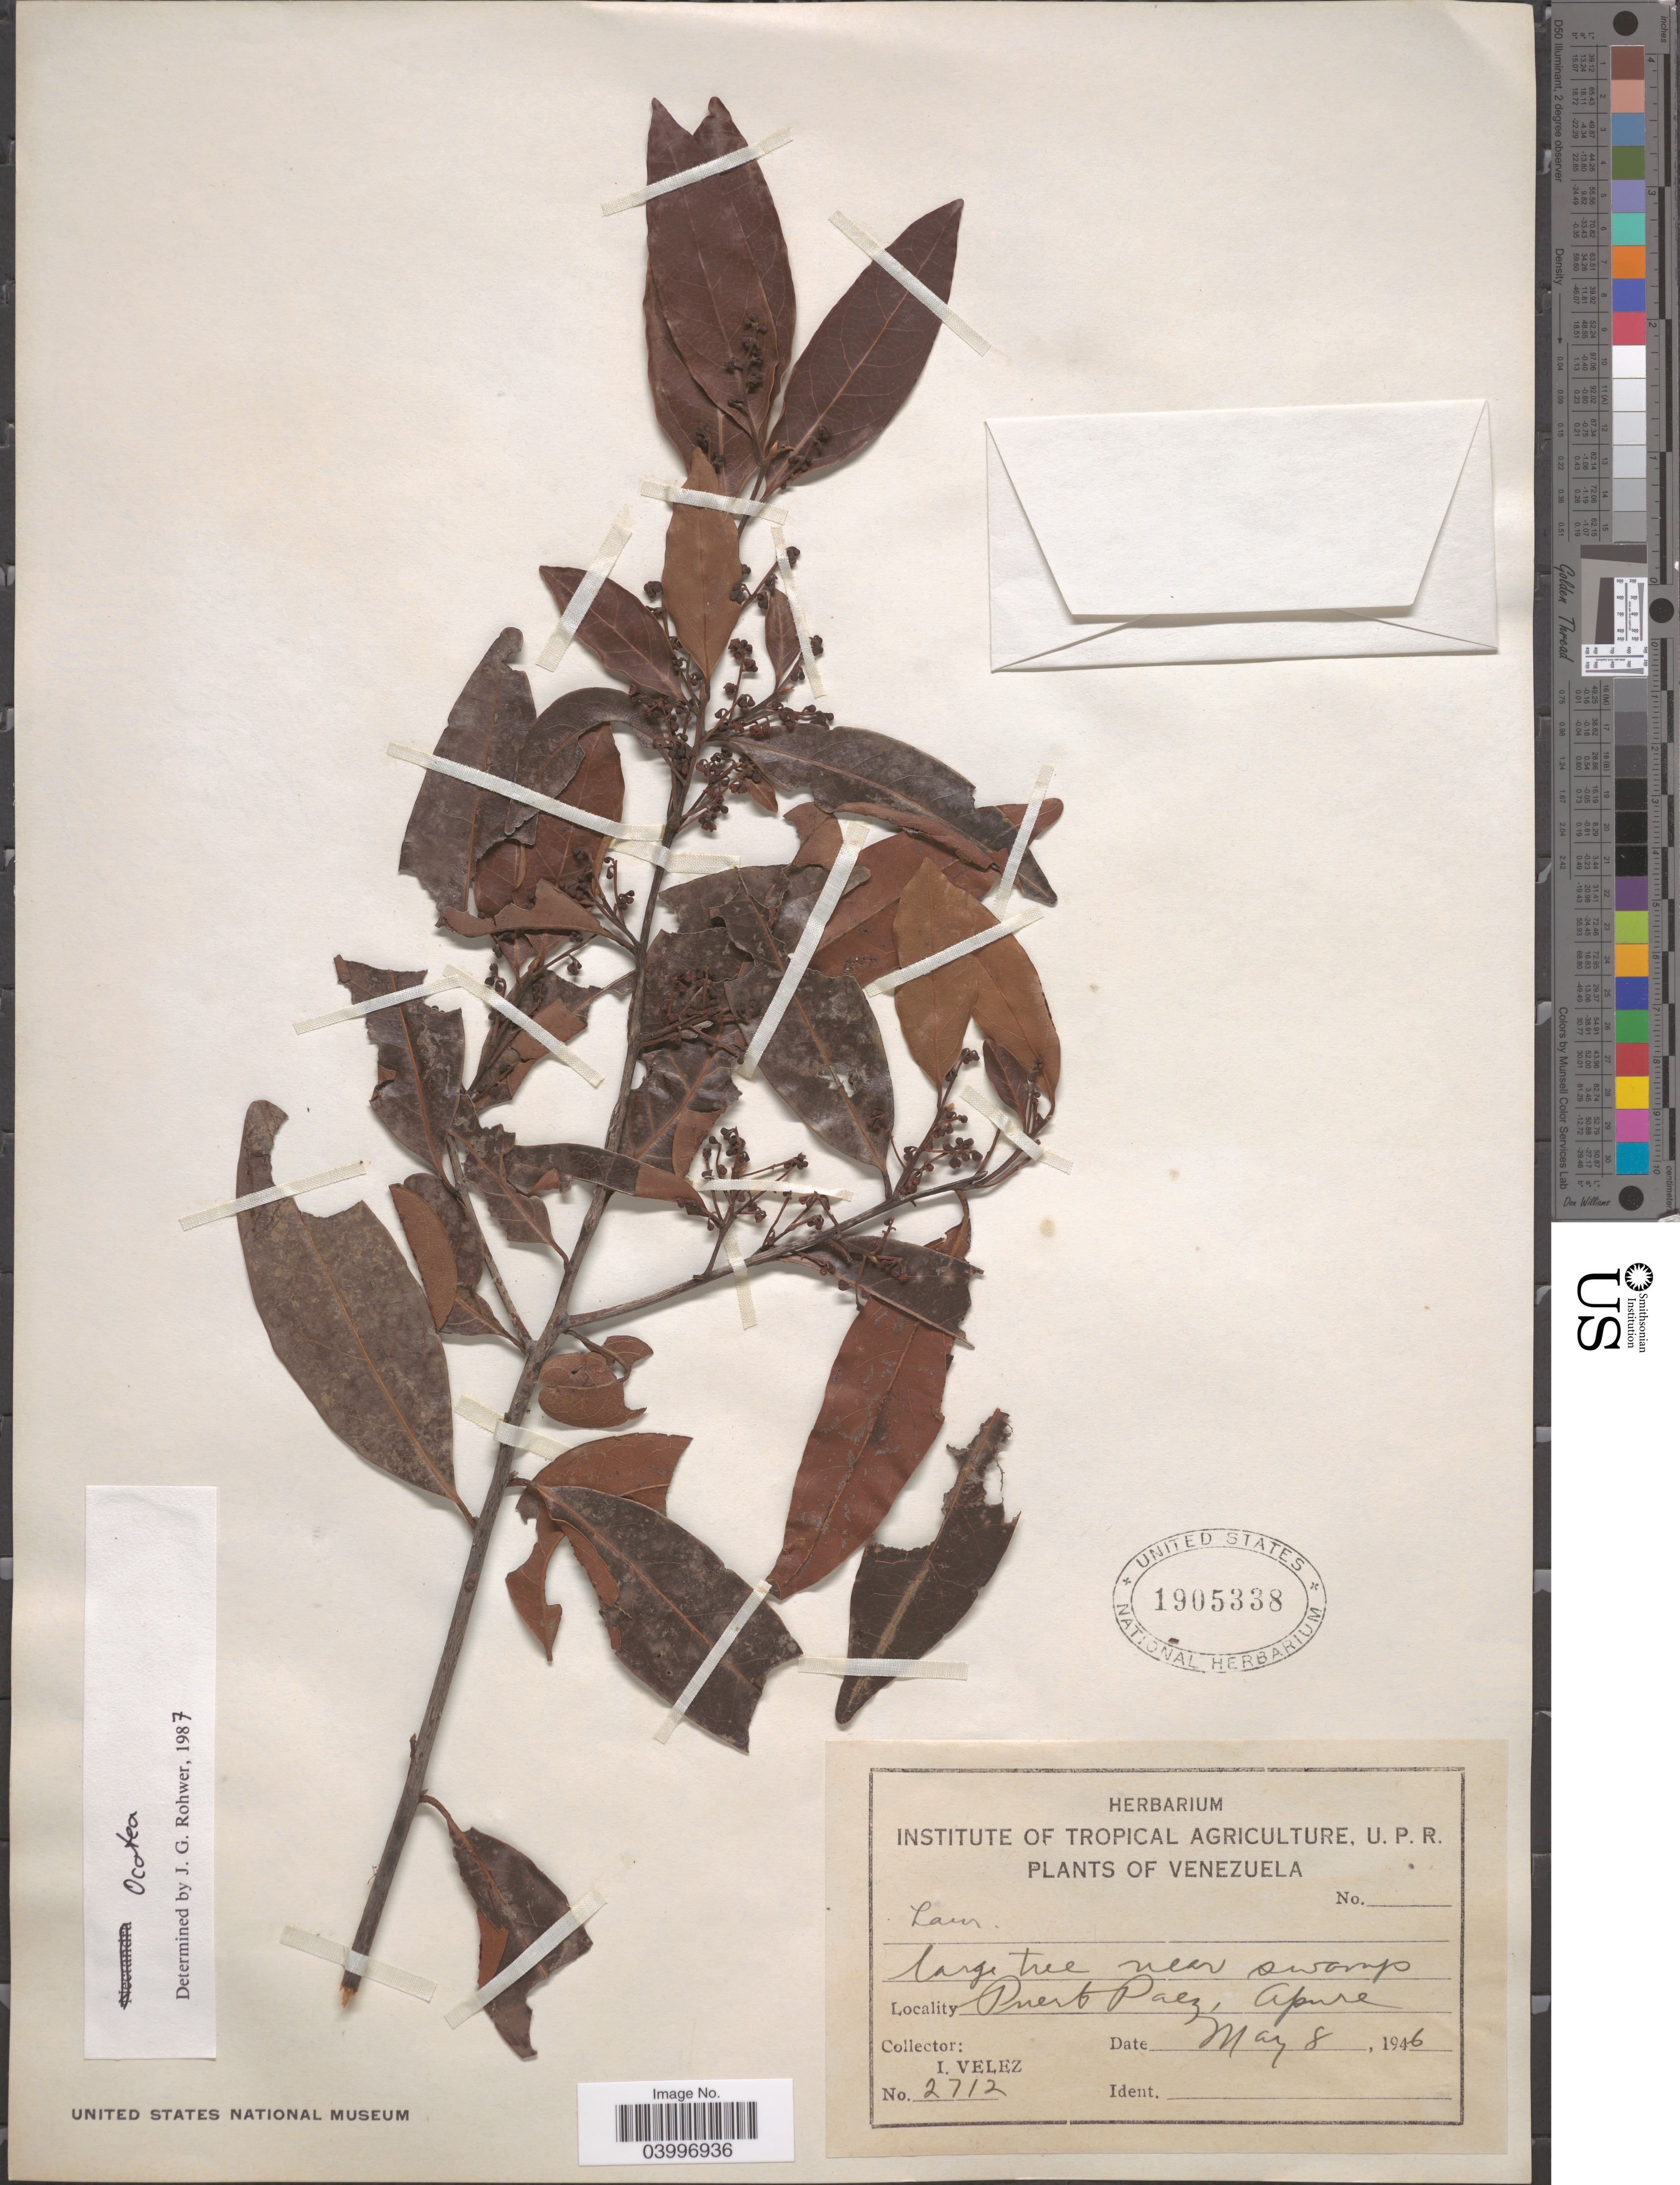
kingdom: Plantae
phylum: Tracheophyta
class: Magnoliopsida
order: Laurales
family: Lauraceae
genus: Ocotea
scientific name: Ocotea sp.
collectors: I. Velez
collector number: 2712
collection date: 1946-05-08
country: Venezuela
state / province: Apure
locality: Puerto Paez.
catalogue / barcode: US 1905338